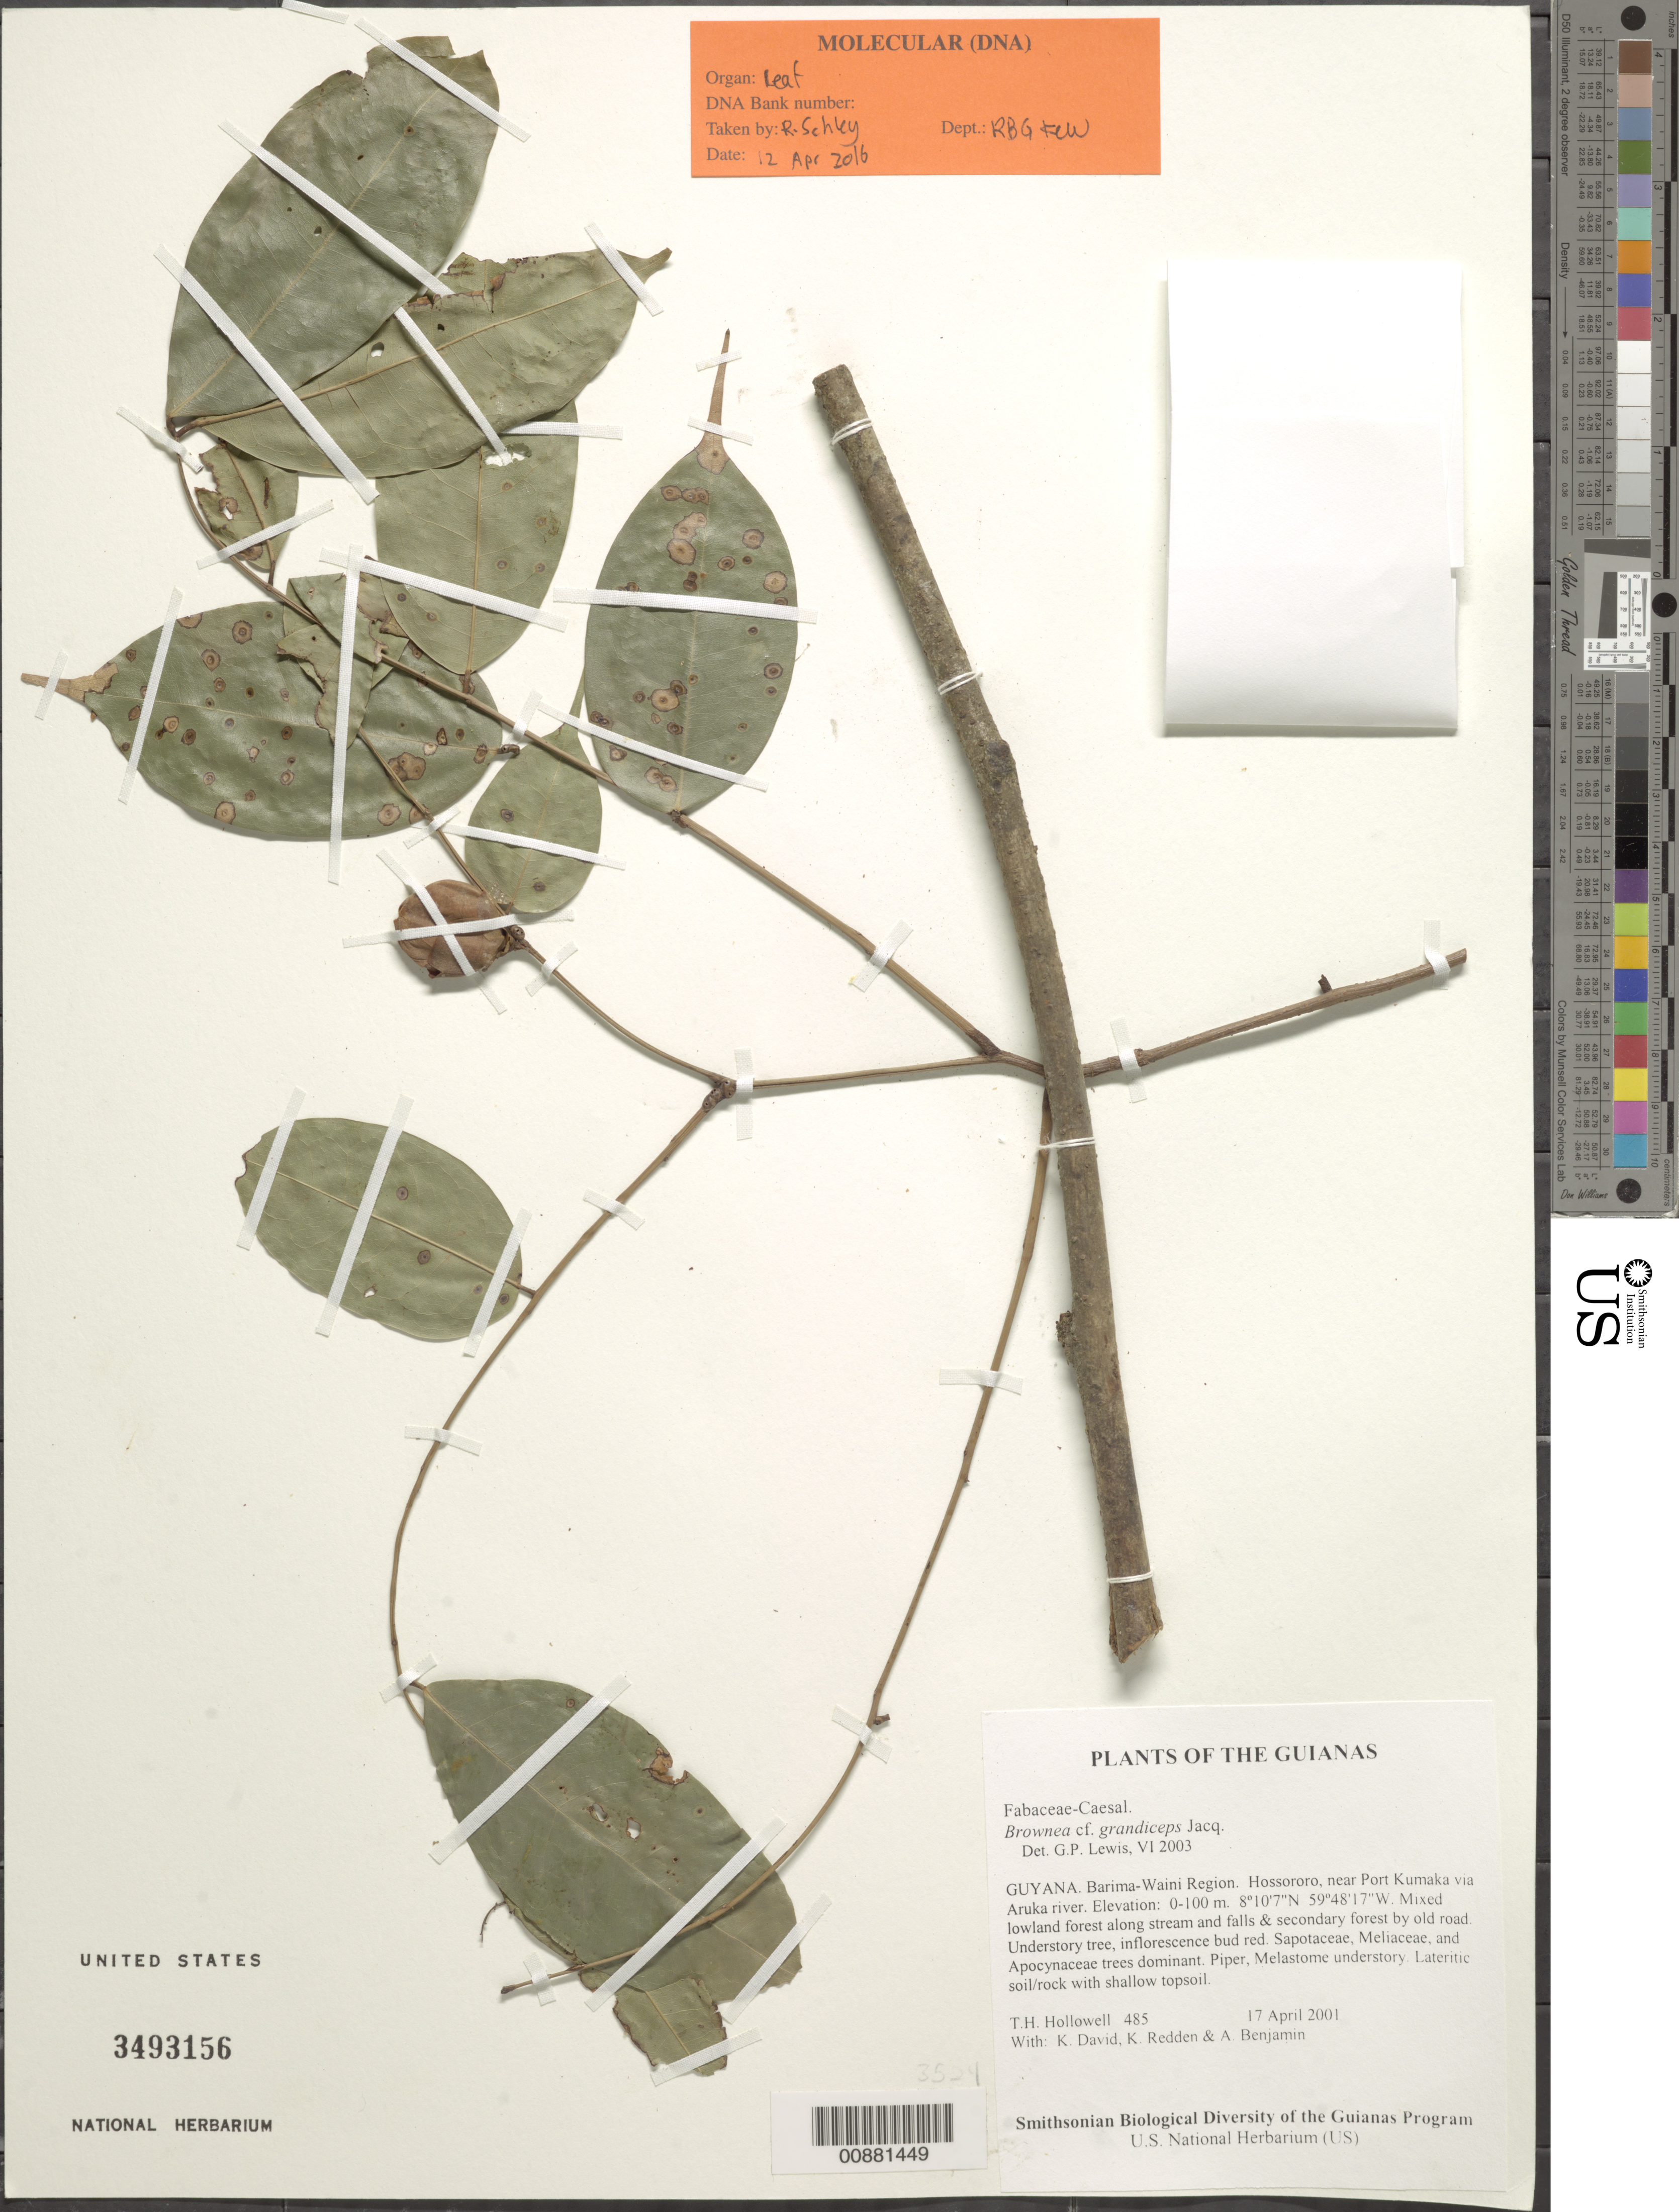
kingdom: Plantae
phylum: Tracheophyta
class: Magnoliopsida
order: Fabales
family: Fabaceae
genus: Brownea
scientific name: Brownea grandiceps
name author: Jacq.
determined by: Lewis, Gwilym P.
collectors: T. Hollowell, K. David, K. M. Redden & A. Benjamin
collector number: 485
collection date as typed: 17 April 2001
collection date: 2001-04-17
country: Guyana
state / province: Barima-Waini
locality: Hossororo, near Port Kumaka via Aruka river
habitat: Mixed lowland forest along stream and falls & secondary forest by old road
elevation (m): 0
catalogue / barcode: US 3493156